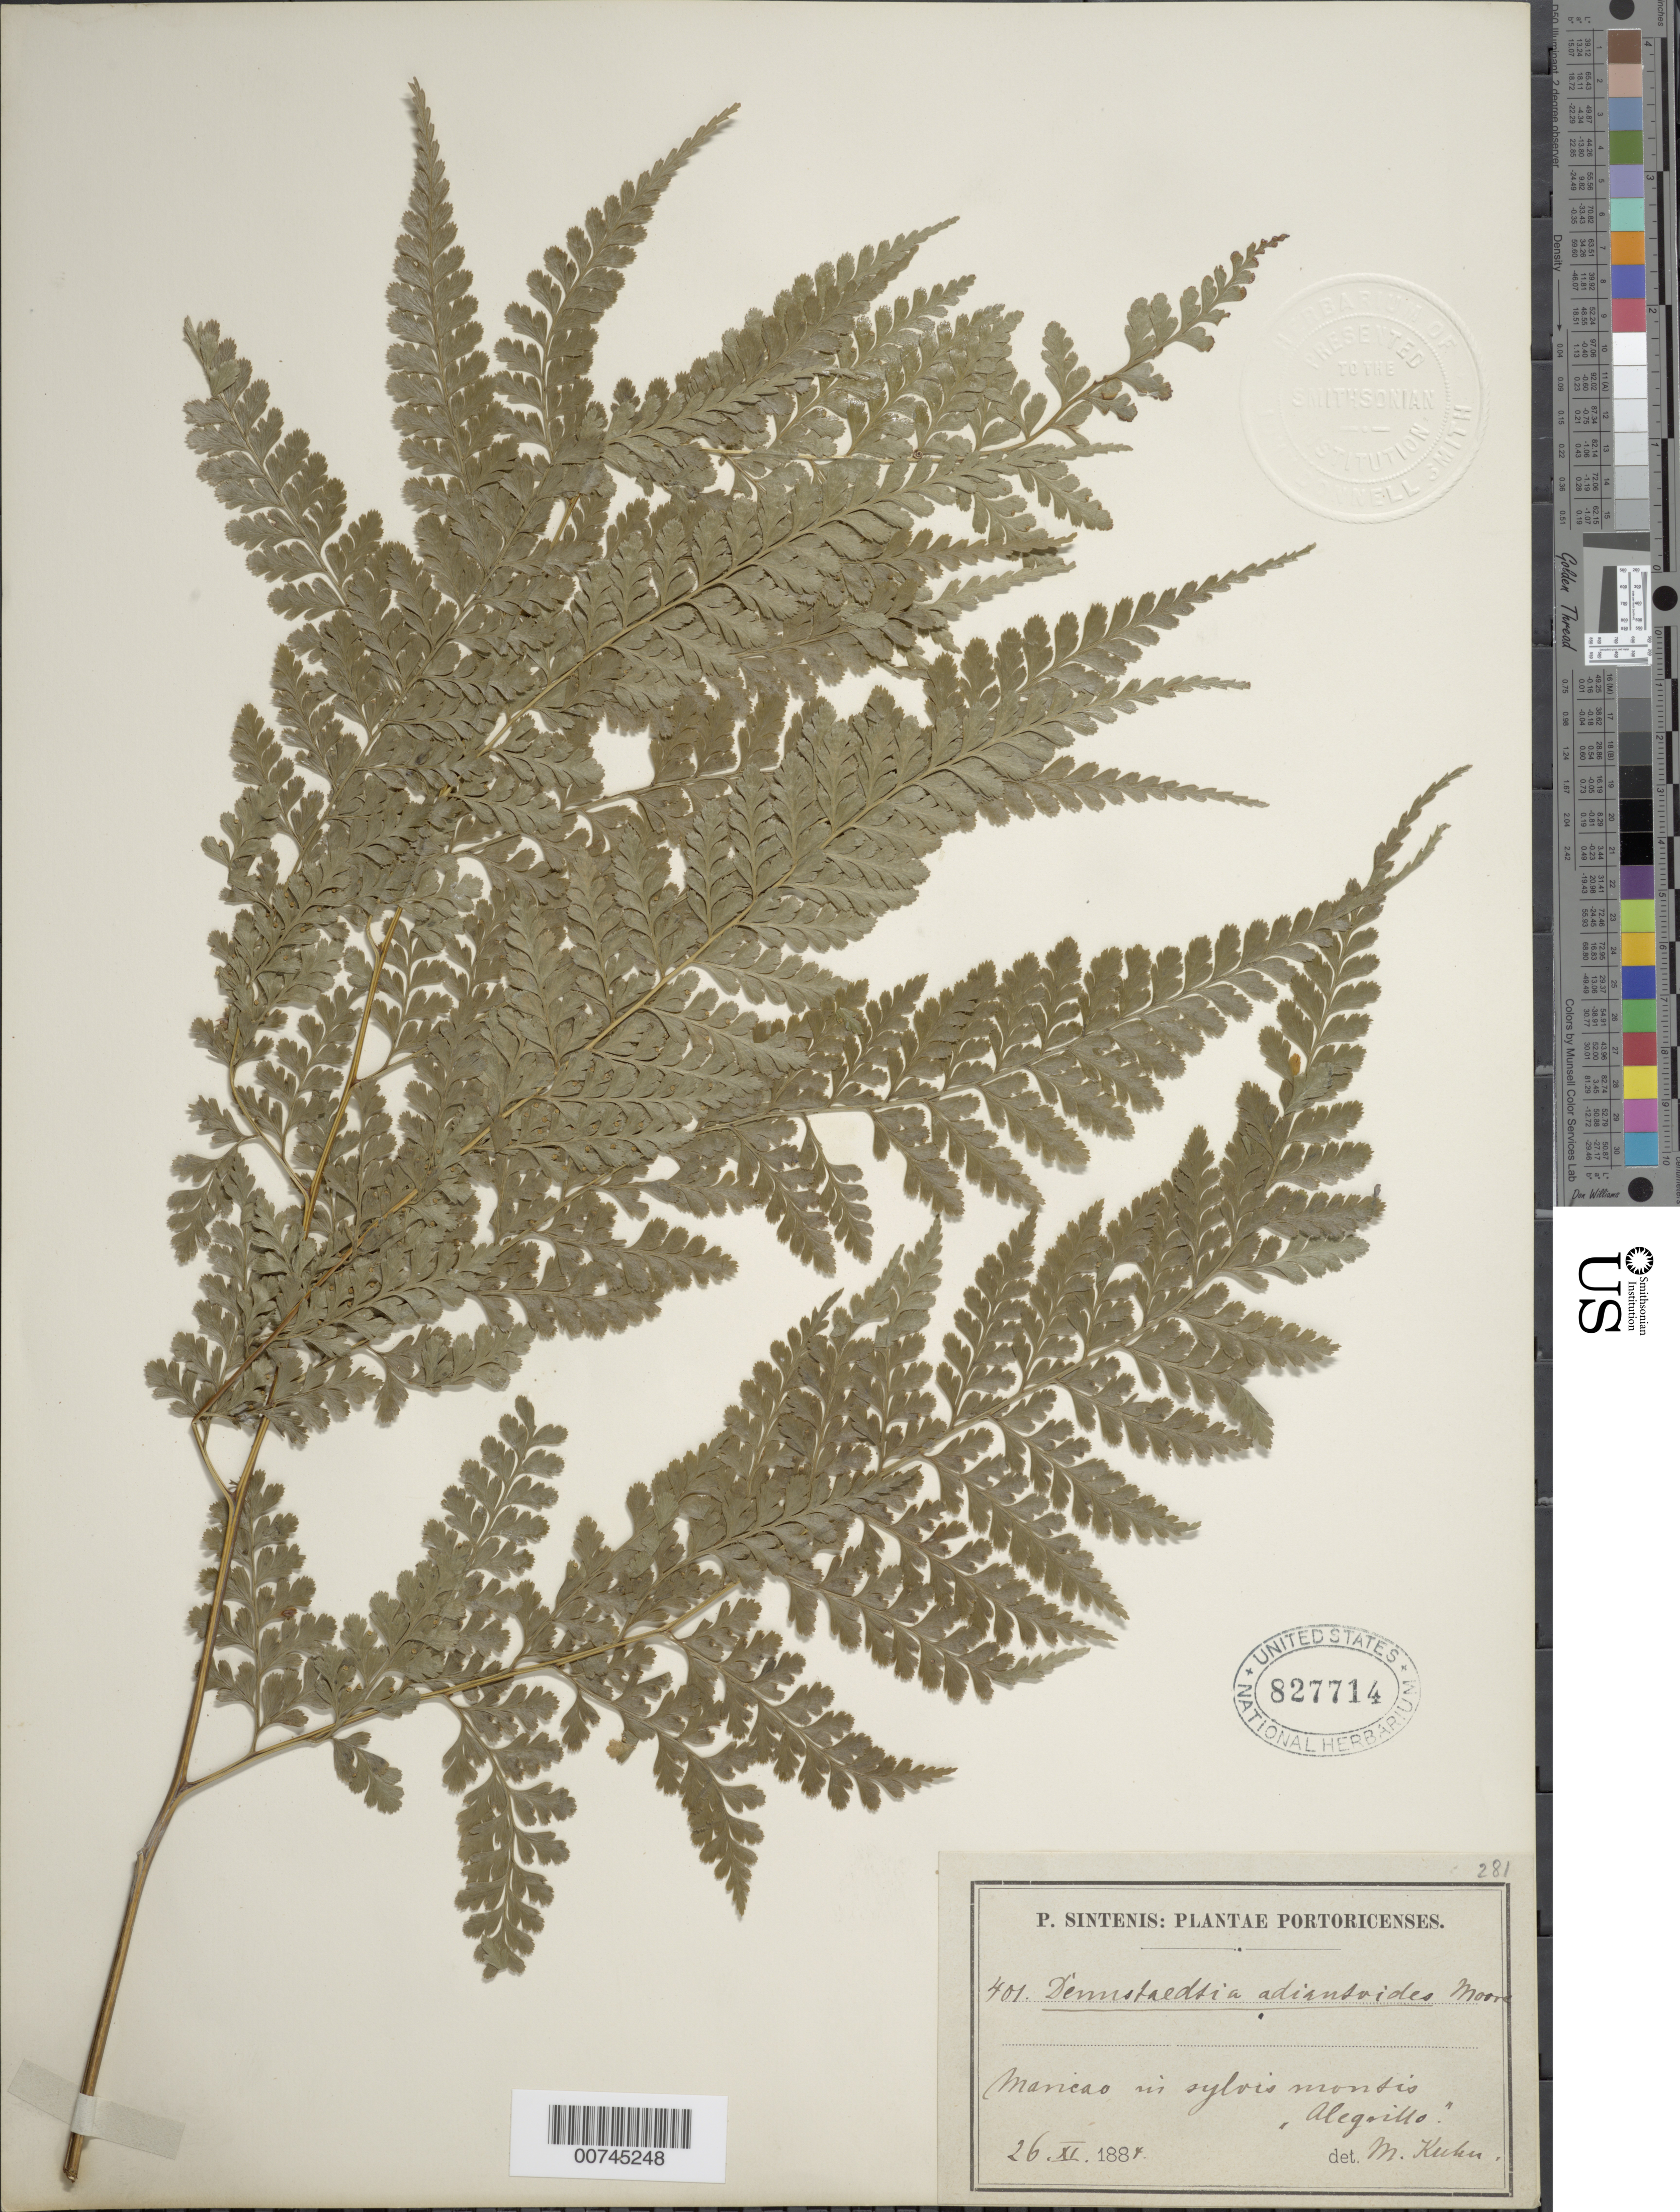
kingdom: Plantae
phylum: Tracheophyta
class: Polypodiopsida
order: Polypodiales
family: Dennstaedtiaceae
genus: Dennstaedtia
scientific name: Dennstaedtia bipinnata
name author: (Cav.) Maxon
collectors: P. Sintenis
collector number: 401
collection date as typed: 26 Nov 1884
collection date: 1884-11-26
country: Puerto Rico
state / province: Maricao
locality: In sylvis montis Alegrillo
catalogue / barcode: US 827714